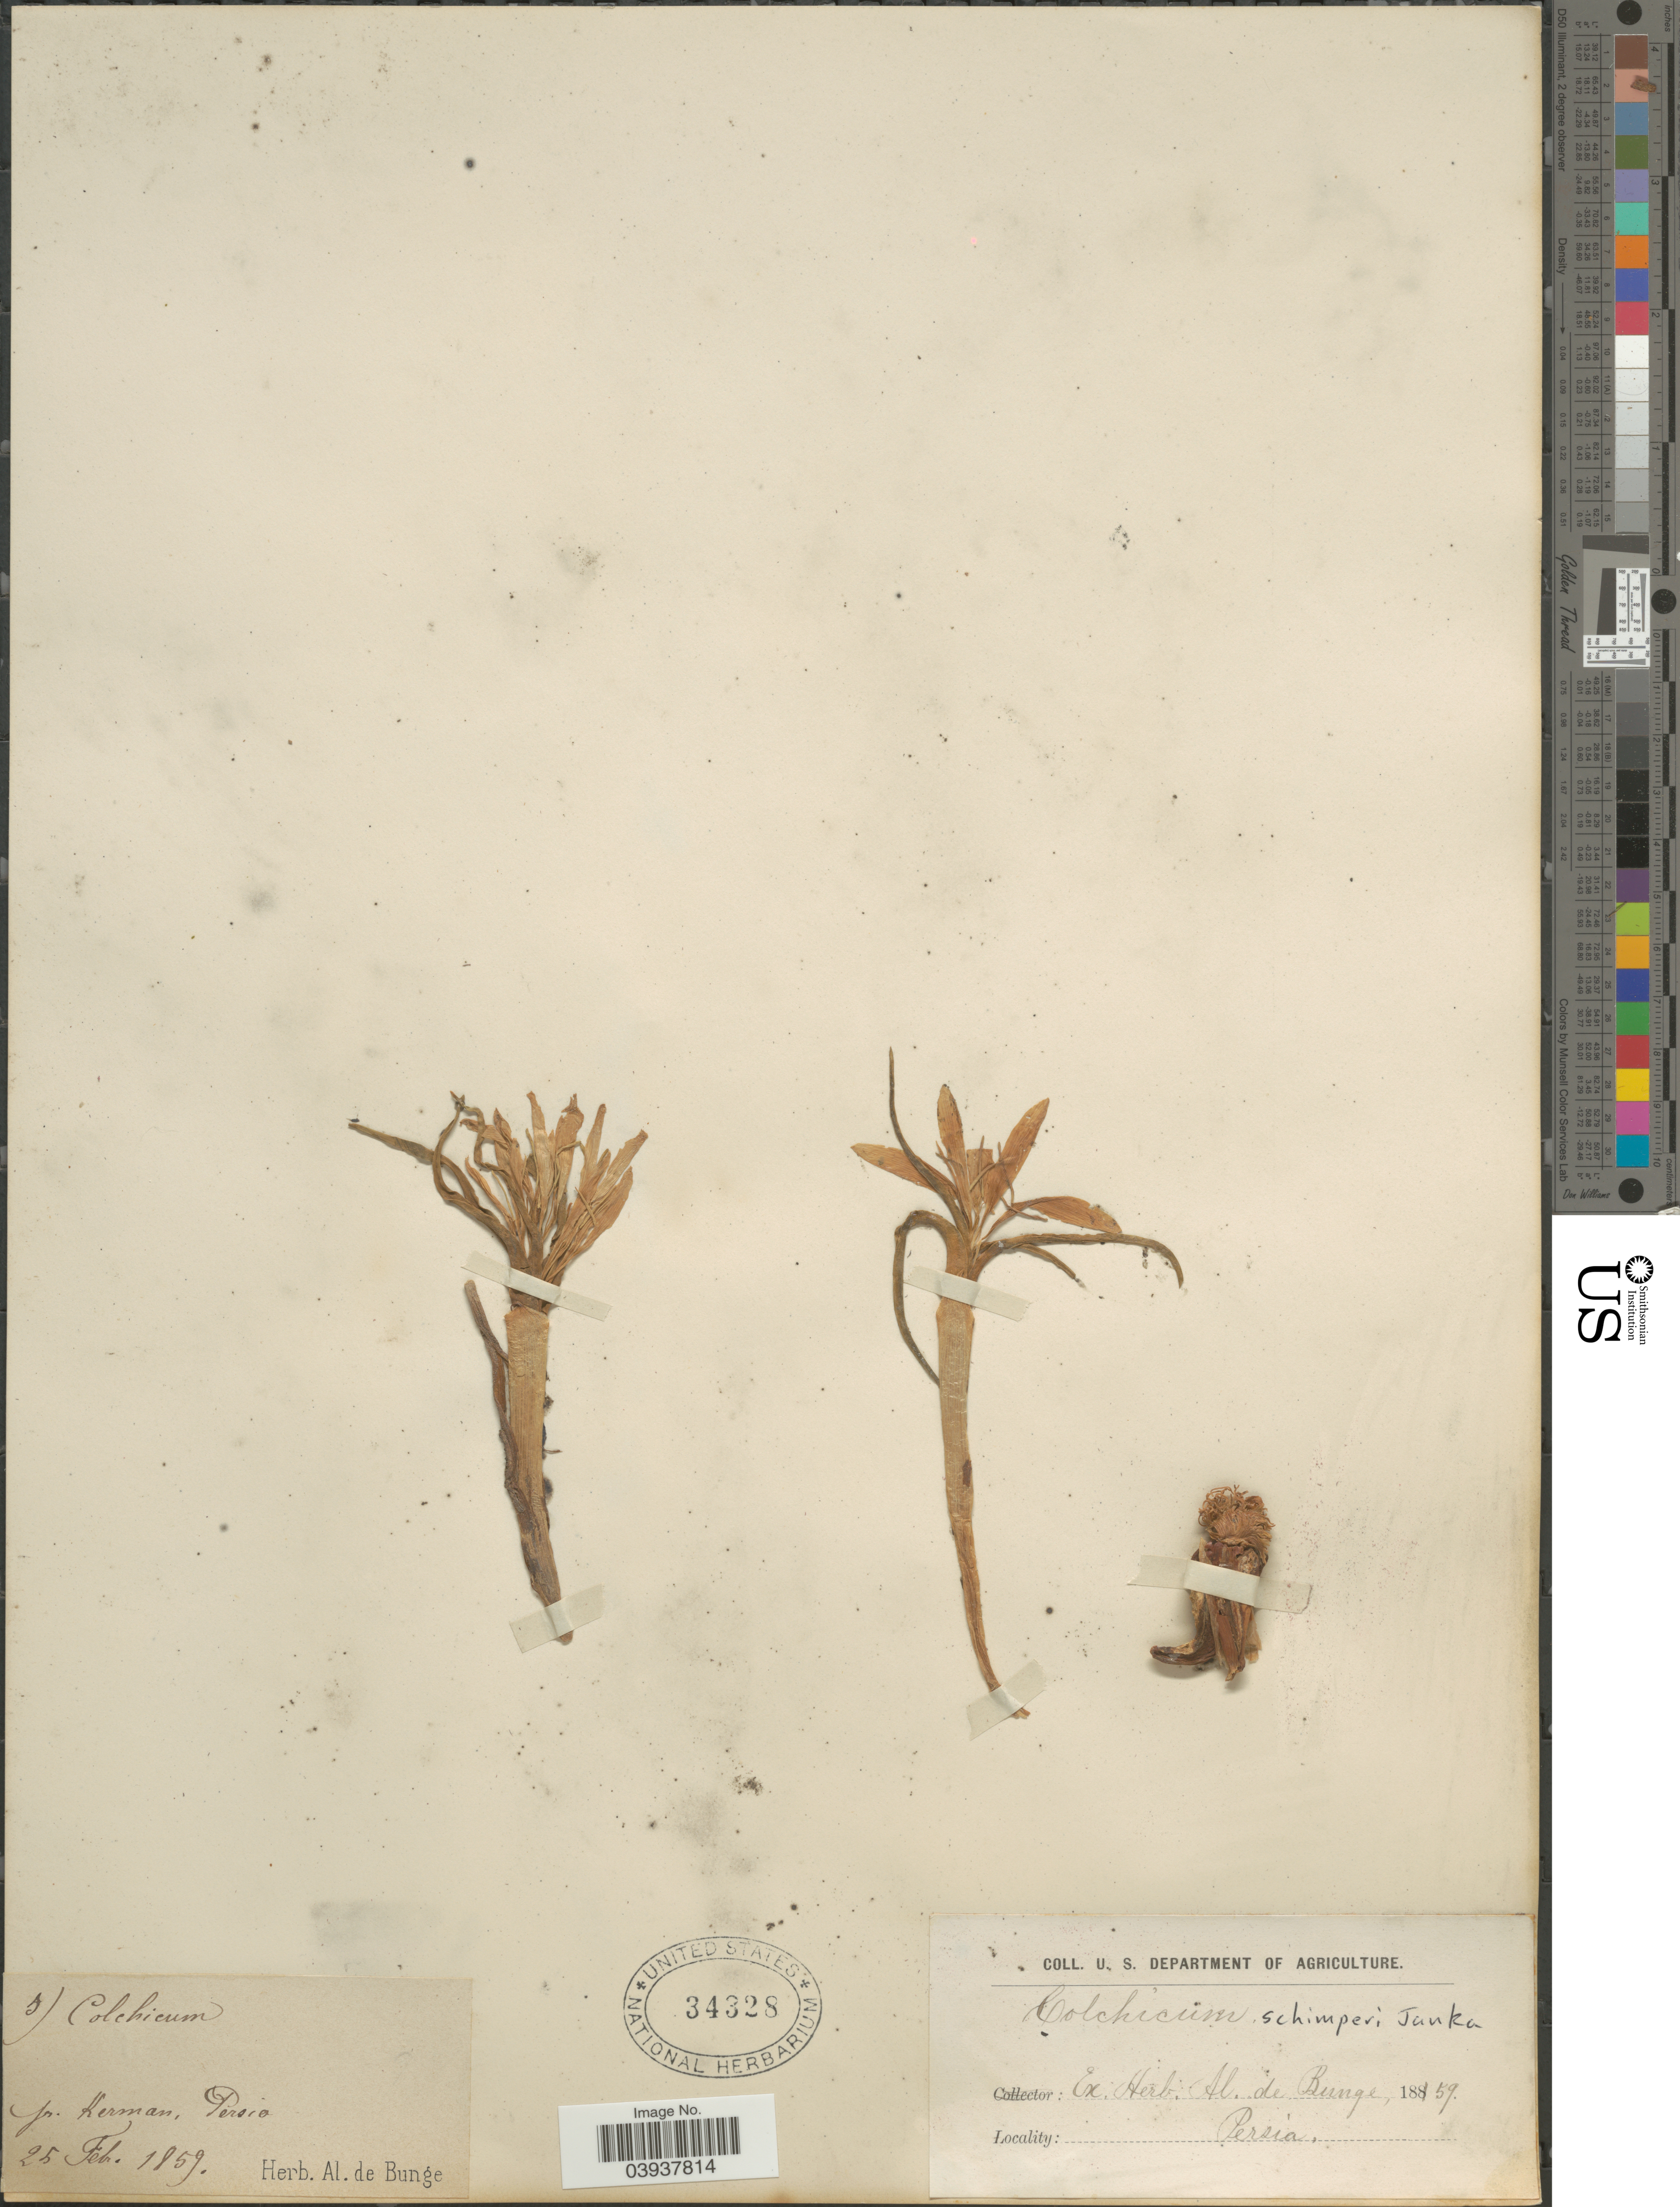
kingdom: Plantae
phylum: Tracheophyta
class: Liliopsida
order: Liliales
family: Colchicaceae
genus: Colchicum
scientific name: Colchicum schimperi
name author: Janka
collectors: Ex Herb. A. De Bunge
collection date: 1859-02-25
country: Iran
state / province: Kerman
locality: Persia.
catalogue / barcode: US 34328